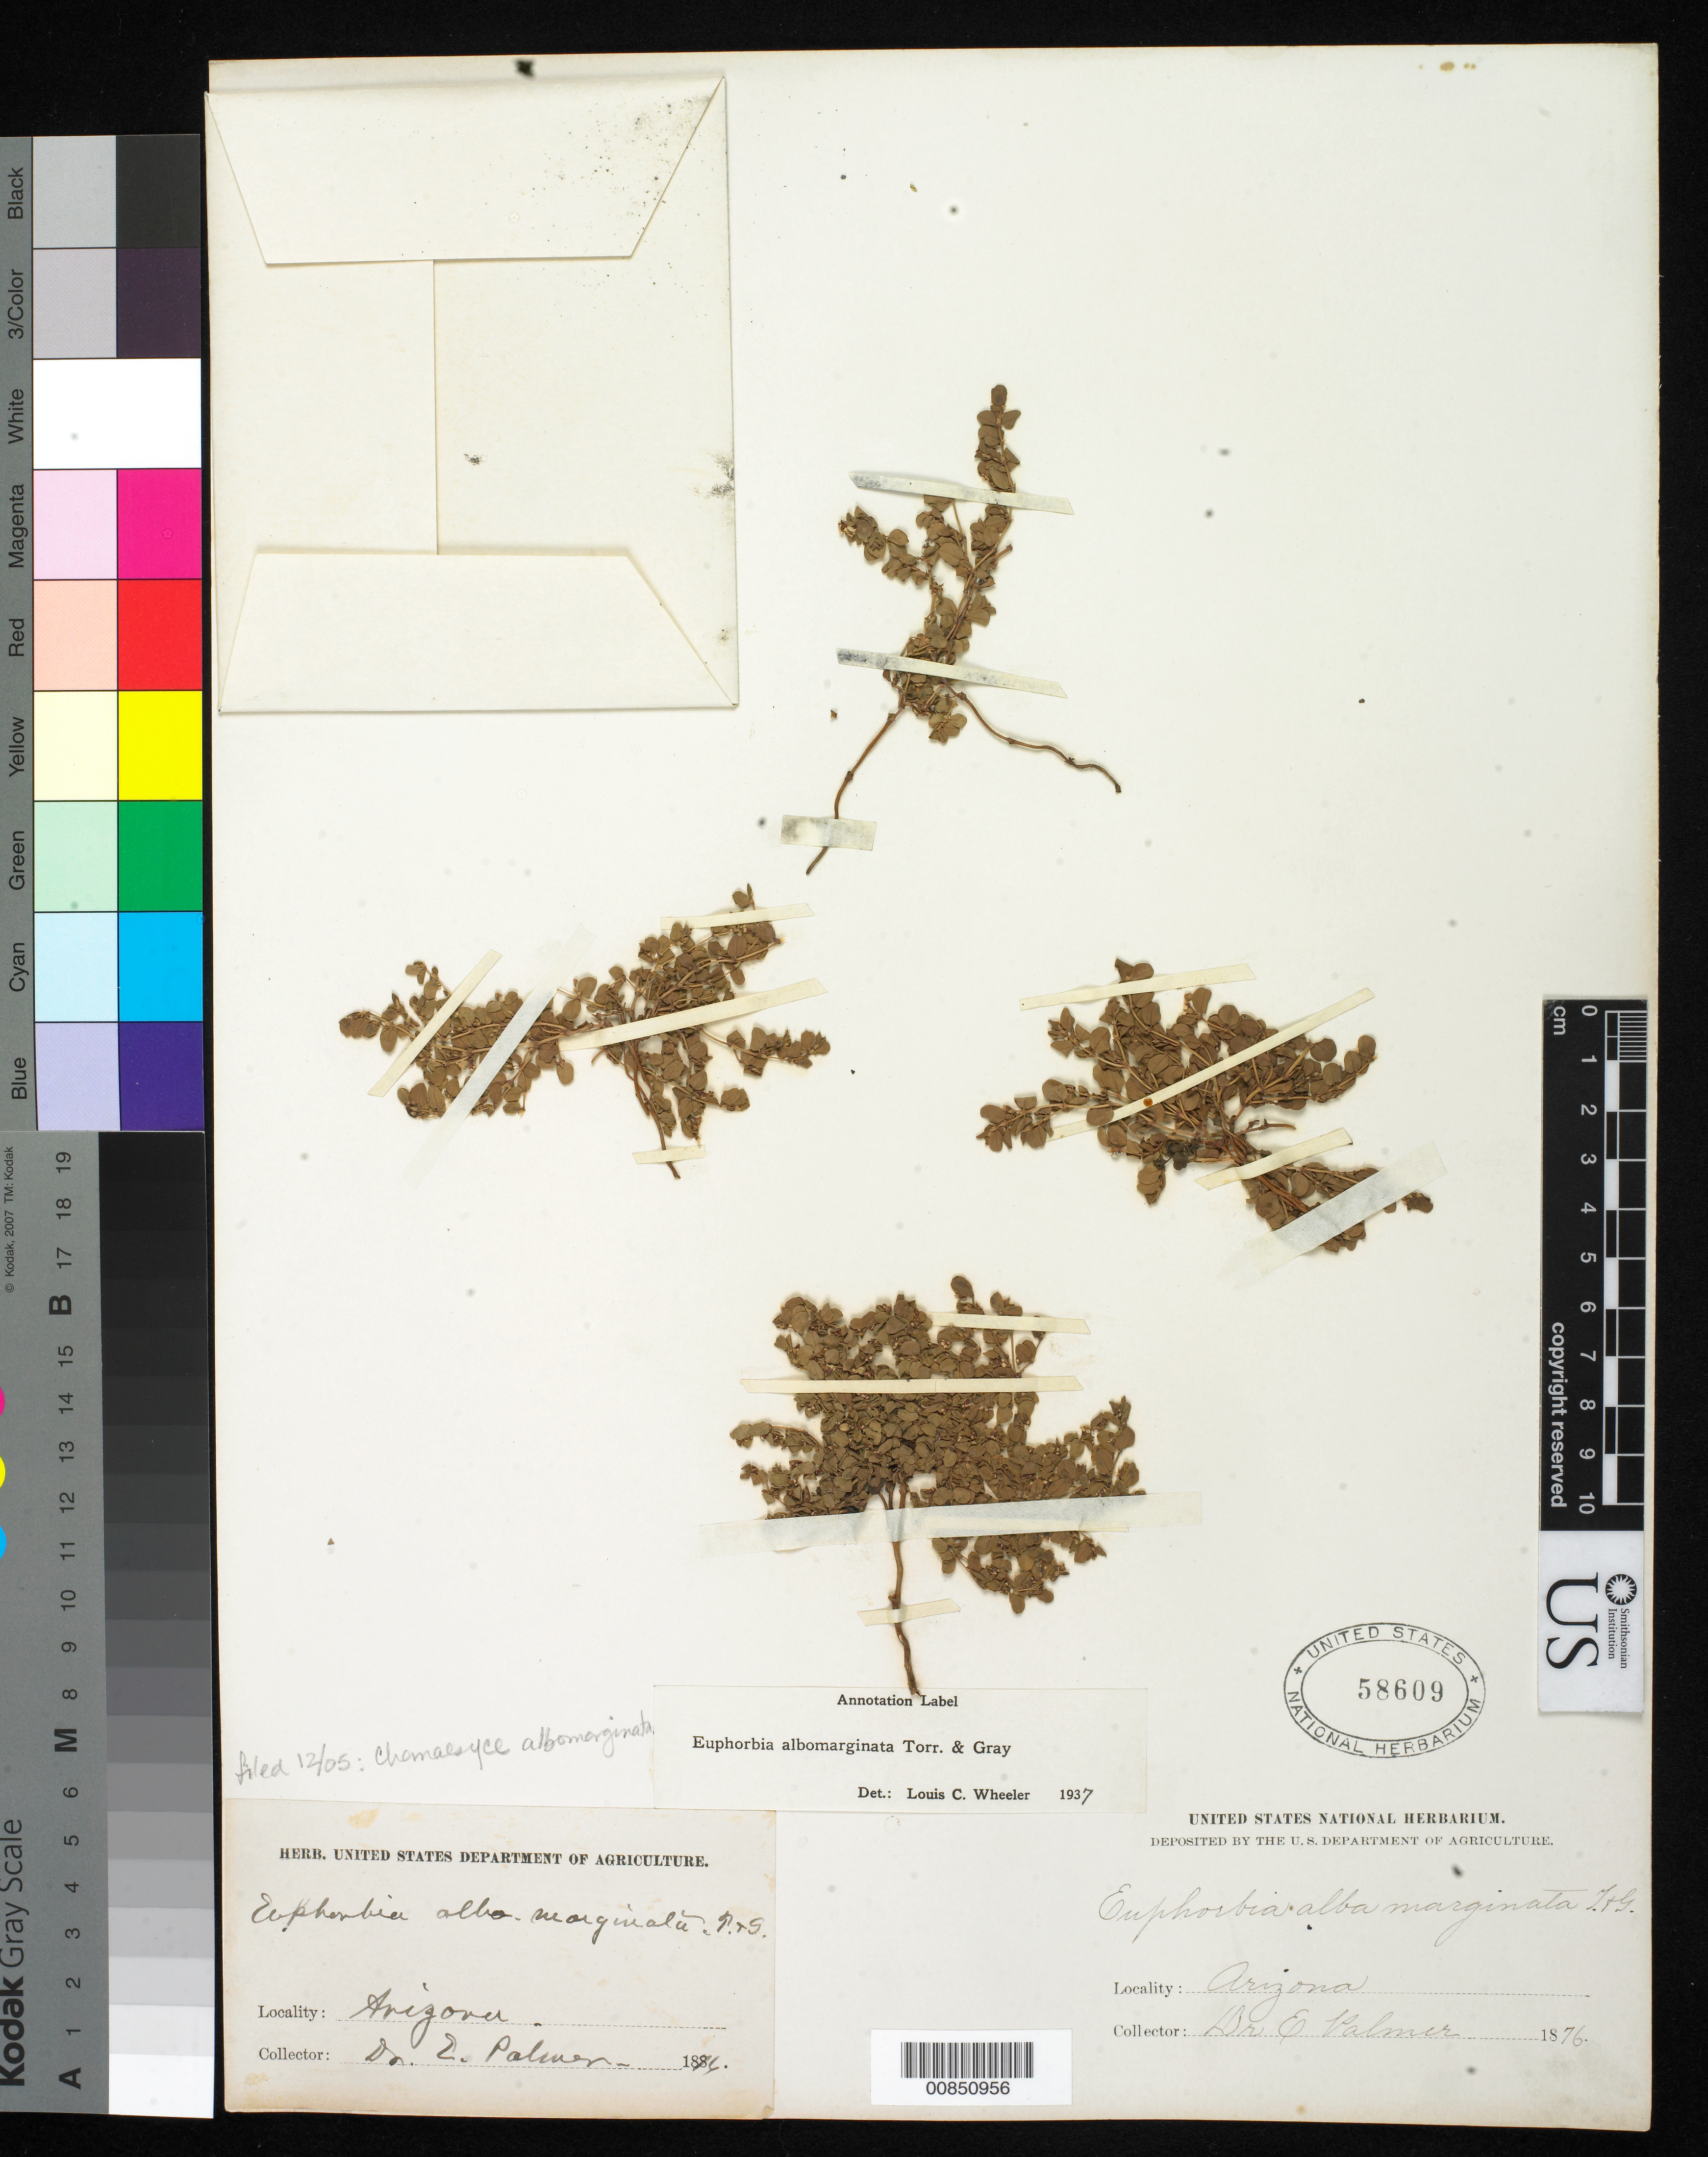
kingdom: Plantae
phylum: Tracheophyta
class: Magnoliopsida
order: Malpighiales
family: Euphorbiaceae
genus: Chamaesyce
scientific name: Chamaesyce albomarginata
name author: (Torr. & A. Gray) Small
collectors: E. Palmer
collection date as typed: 1876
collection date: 1876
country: United States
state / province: Arizona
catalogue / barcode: US 58609